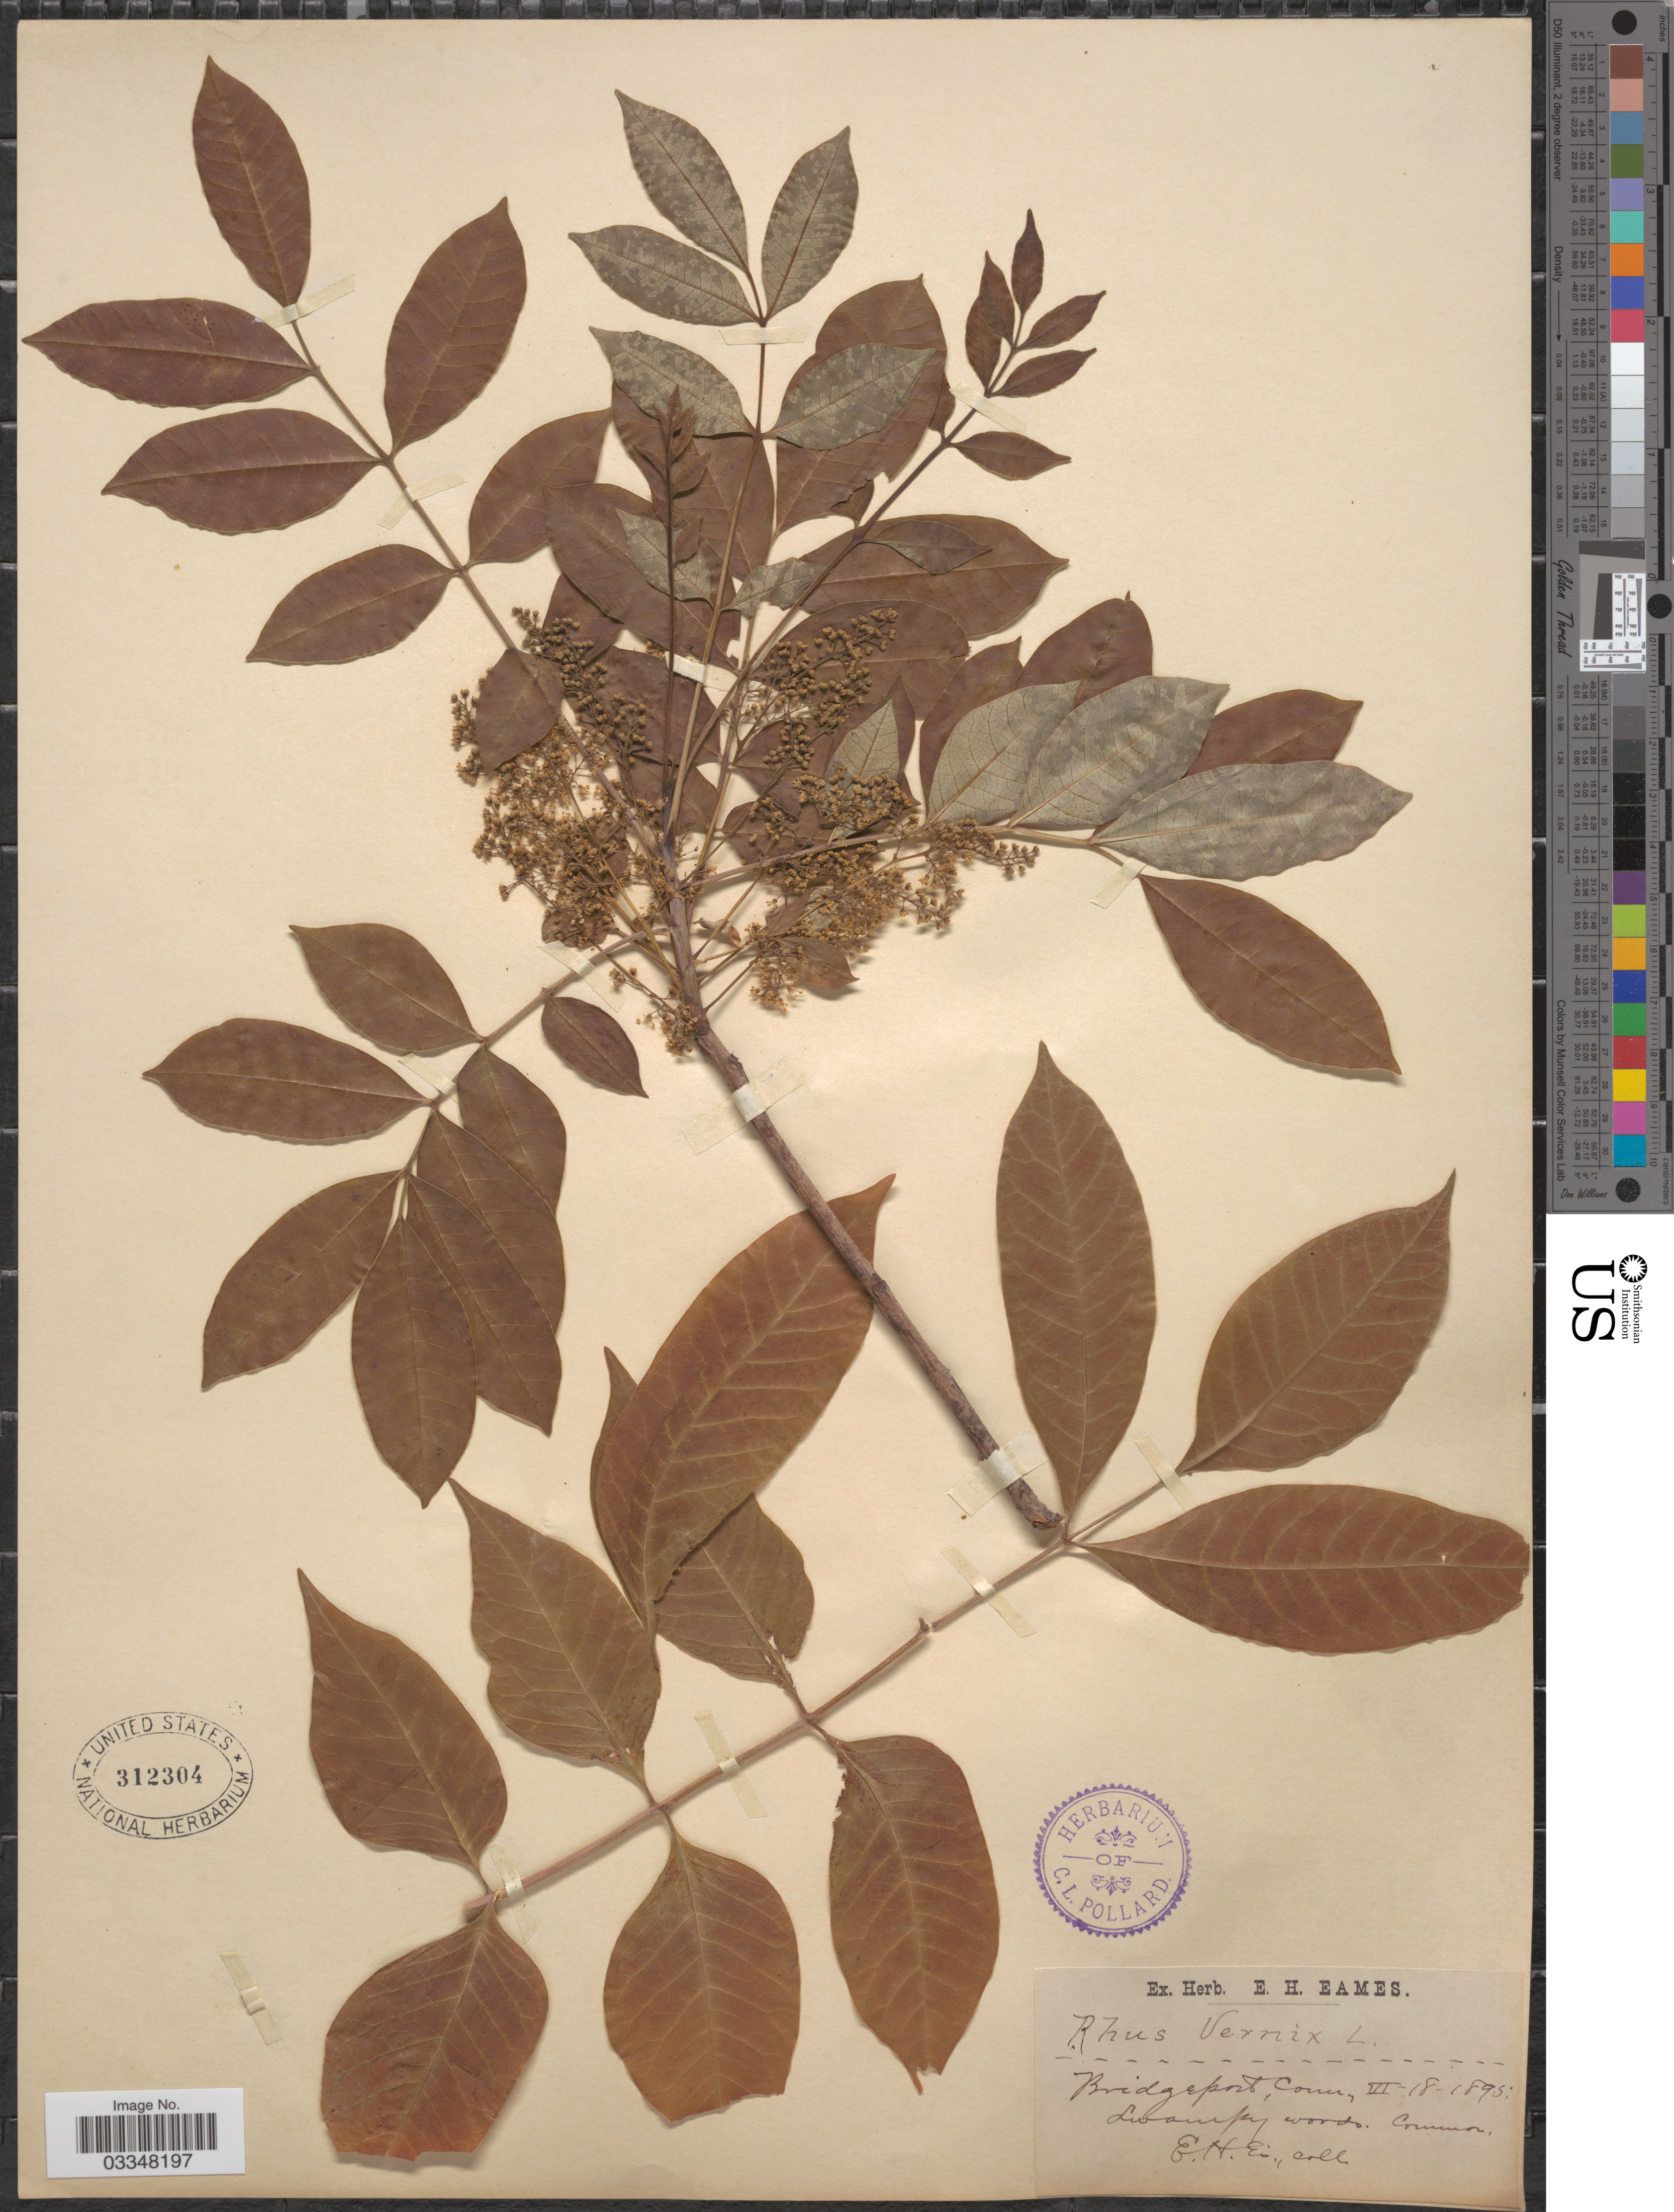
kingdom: Plantae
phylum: Tracheophyta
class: Magnoliopsida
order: Sapindales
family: Anacardiaceae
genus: Toxicodendron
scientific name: Toxicodendron vernix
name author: (L.) Kuntze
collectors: E. H. Eames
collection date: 1895-06-18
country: United States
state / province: Connecticut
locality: Bridgeport.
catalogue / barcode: US 312304